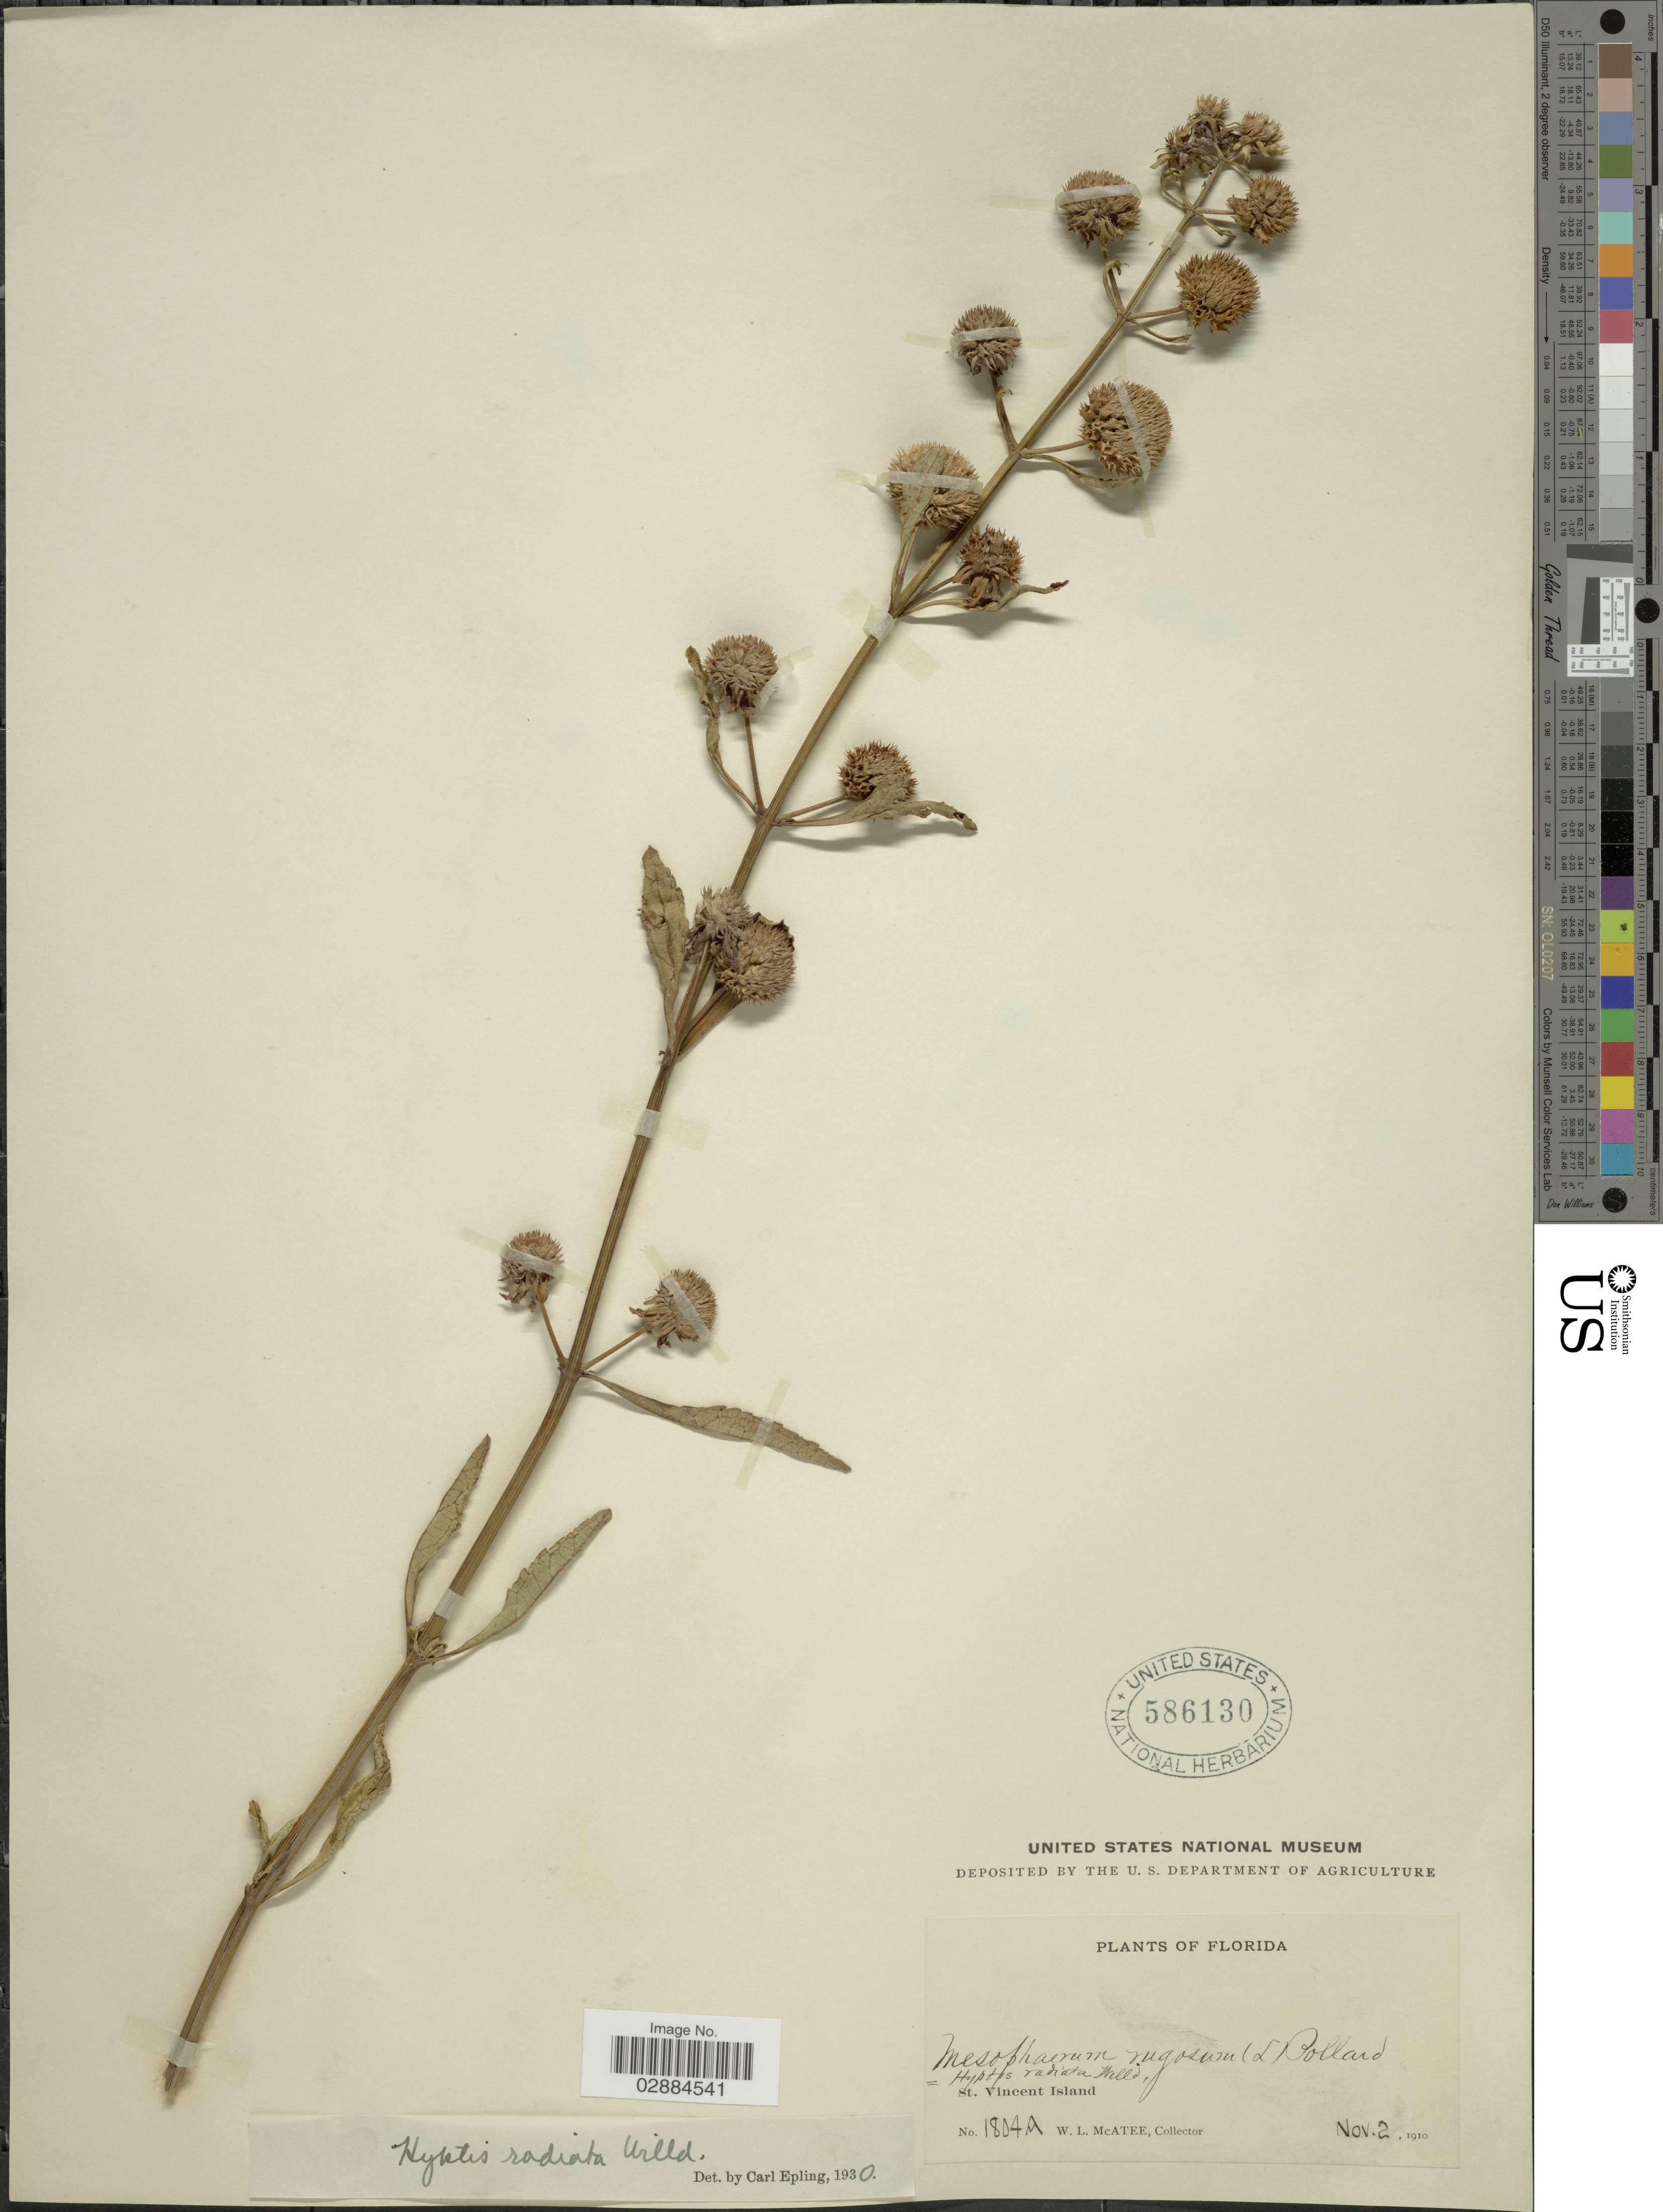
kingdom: Plantae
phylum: Tracheophyta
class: Magnoliopsida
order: Lamiales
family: Lamiaceae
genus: Hyptis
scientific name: Hyptis radiata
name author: Kunth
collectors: W. McAtee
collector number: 1804A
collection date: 1910-11-02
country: United States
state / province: Florida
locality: St. Vincent Island.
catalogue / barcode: US 586130